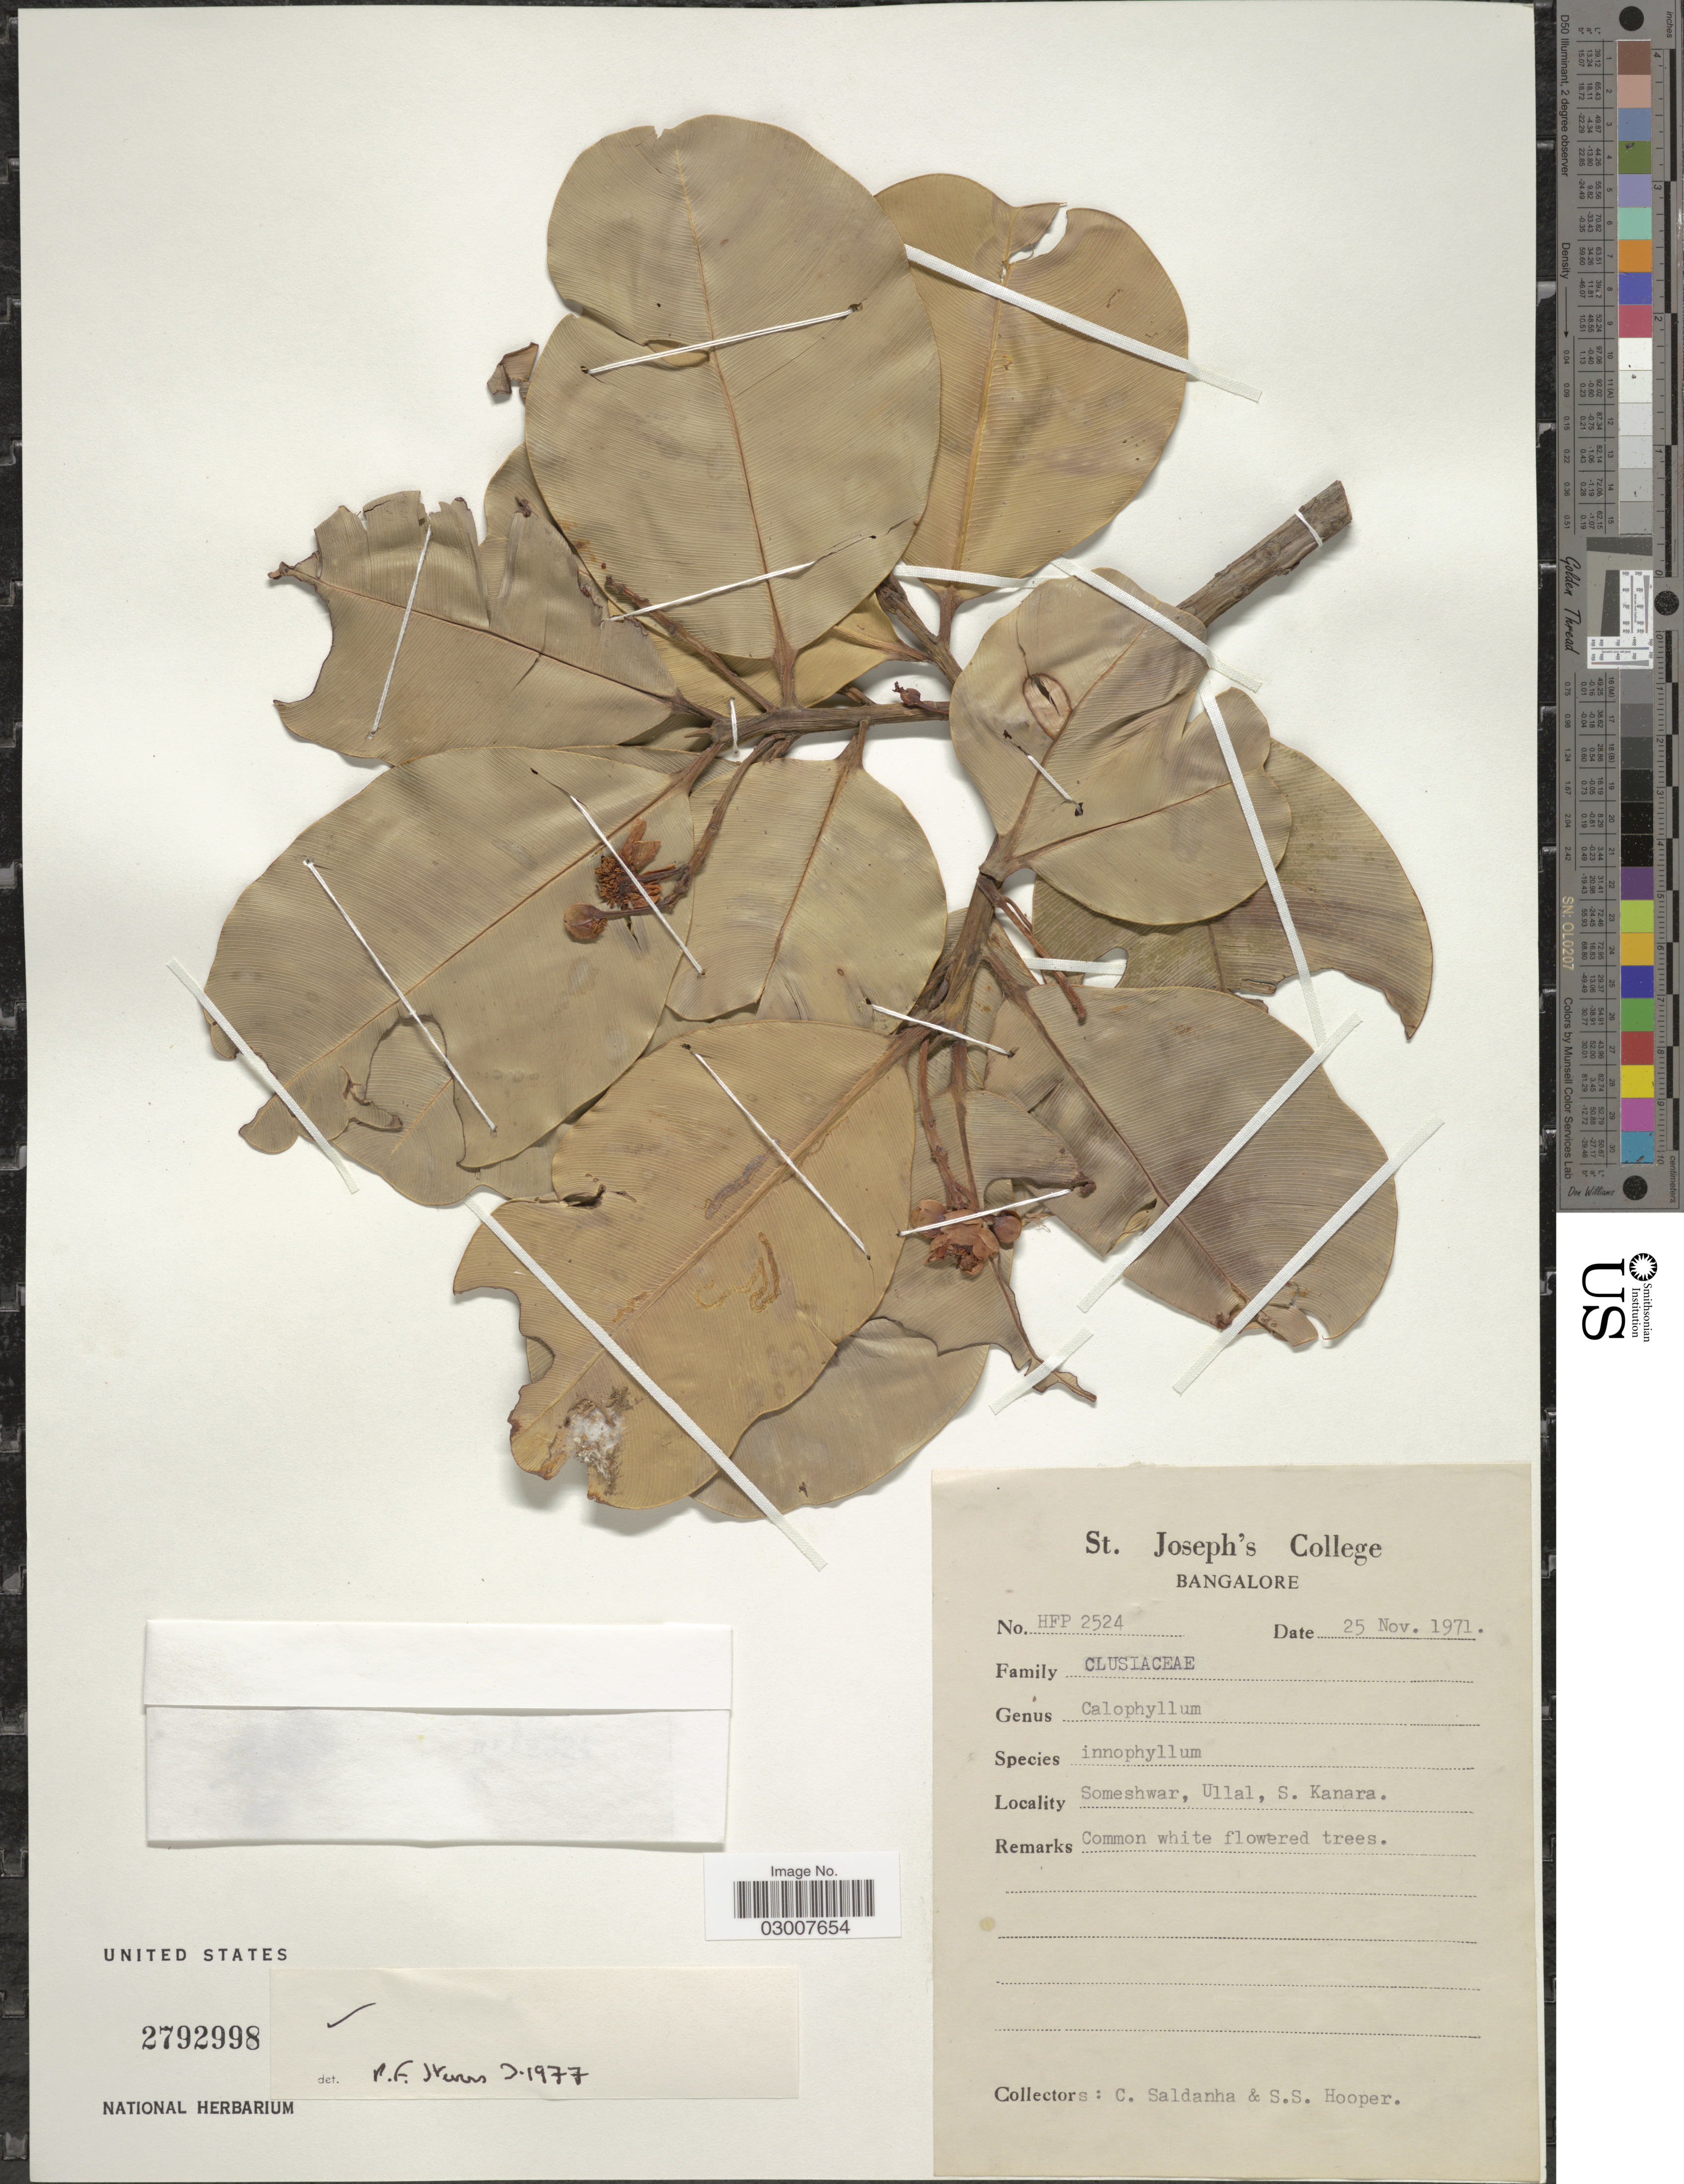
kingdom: Plantae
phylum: Tracheophyta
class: Magnoliopsida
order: Malpighiales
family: Calophyllaceae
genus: Calophyllum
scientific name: Calophyllum inophyllum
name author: L.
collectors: C. Saldanha & S. S. Hooper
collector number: HFP2524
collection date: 1971-11-25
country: India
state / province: Uttarakhand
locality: Someshwar, Ullal, S. Kanara.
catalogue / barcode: US 2792998